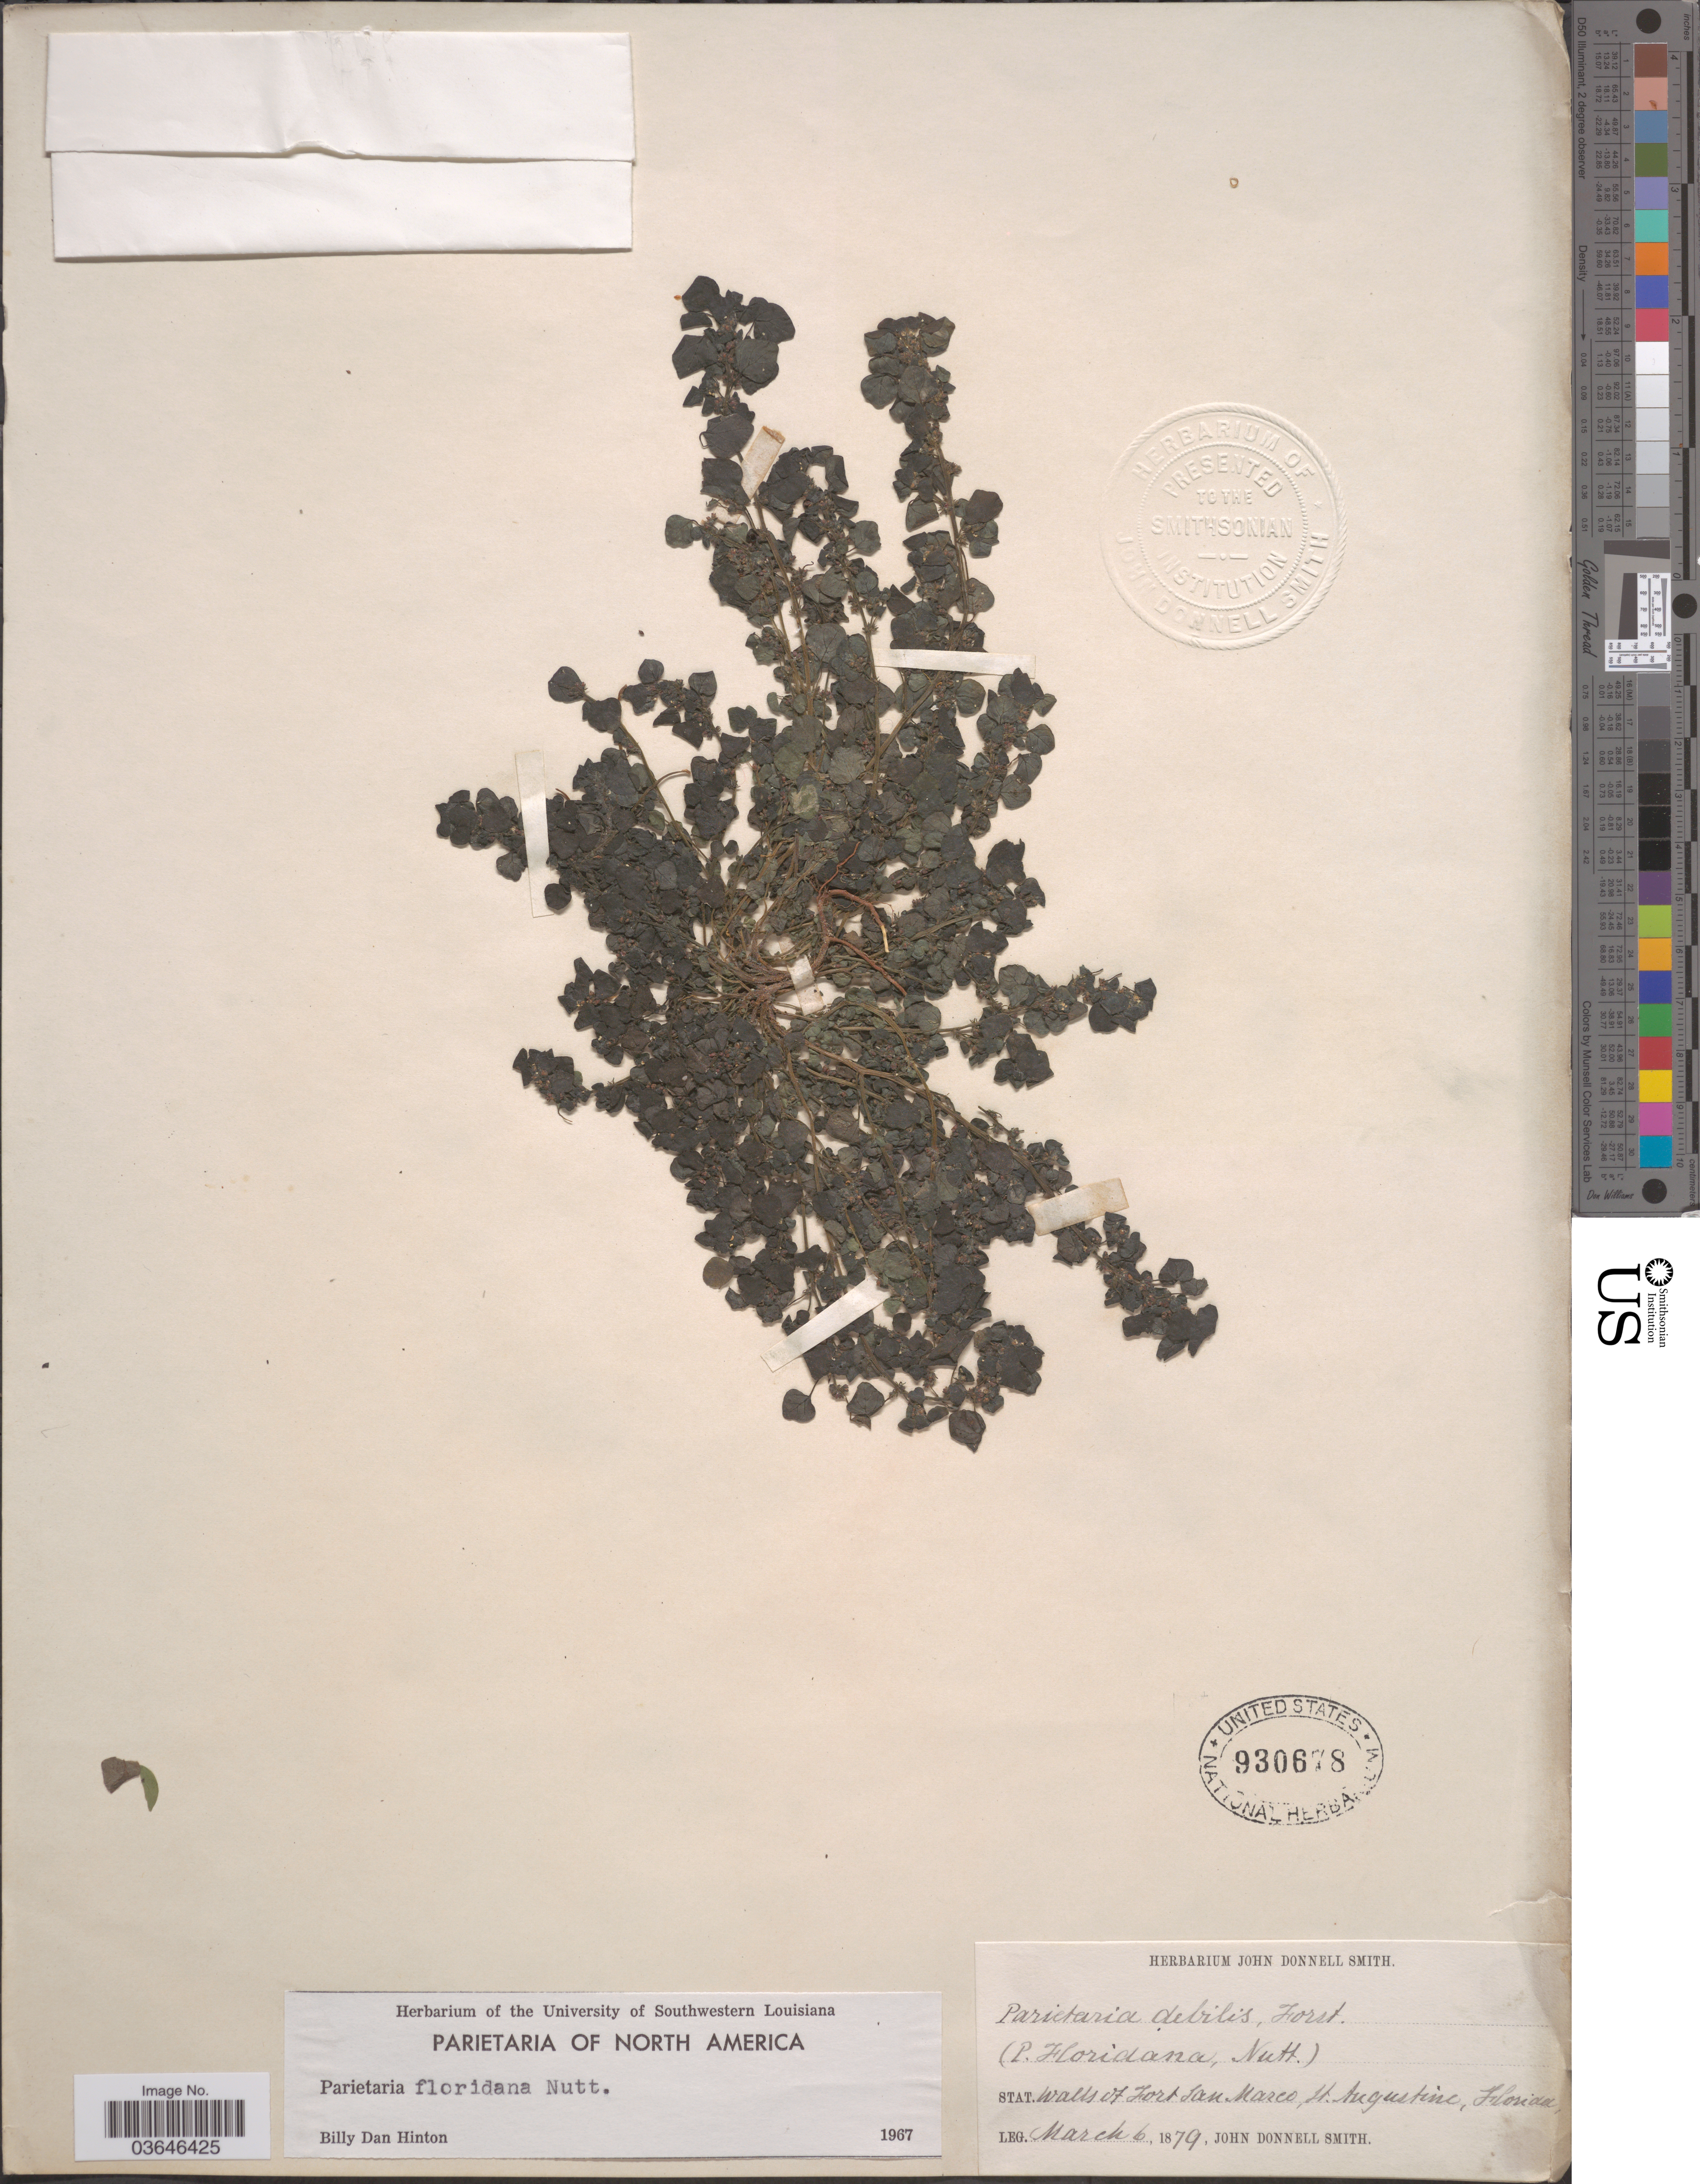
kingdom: Plantae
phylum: Tracheophyta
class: Magnoliopsida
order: Rosales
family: Urticaceae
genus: Parietaria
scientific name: Parietaria floridana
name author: Nutt.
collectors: J. Donnell Smith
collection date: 1879-03-06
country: United States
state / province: Florida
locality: Stat. Walls of Fort San Marco, St. Augustine.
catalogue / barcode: US 930678